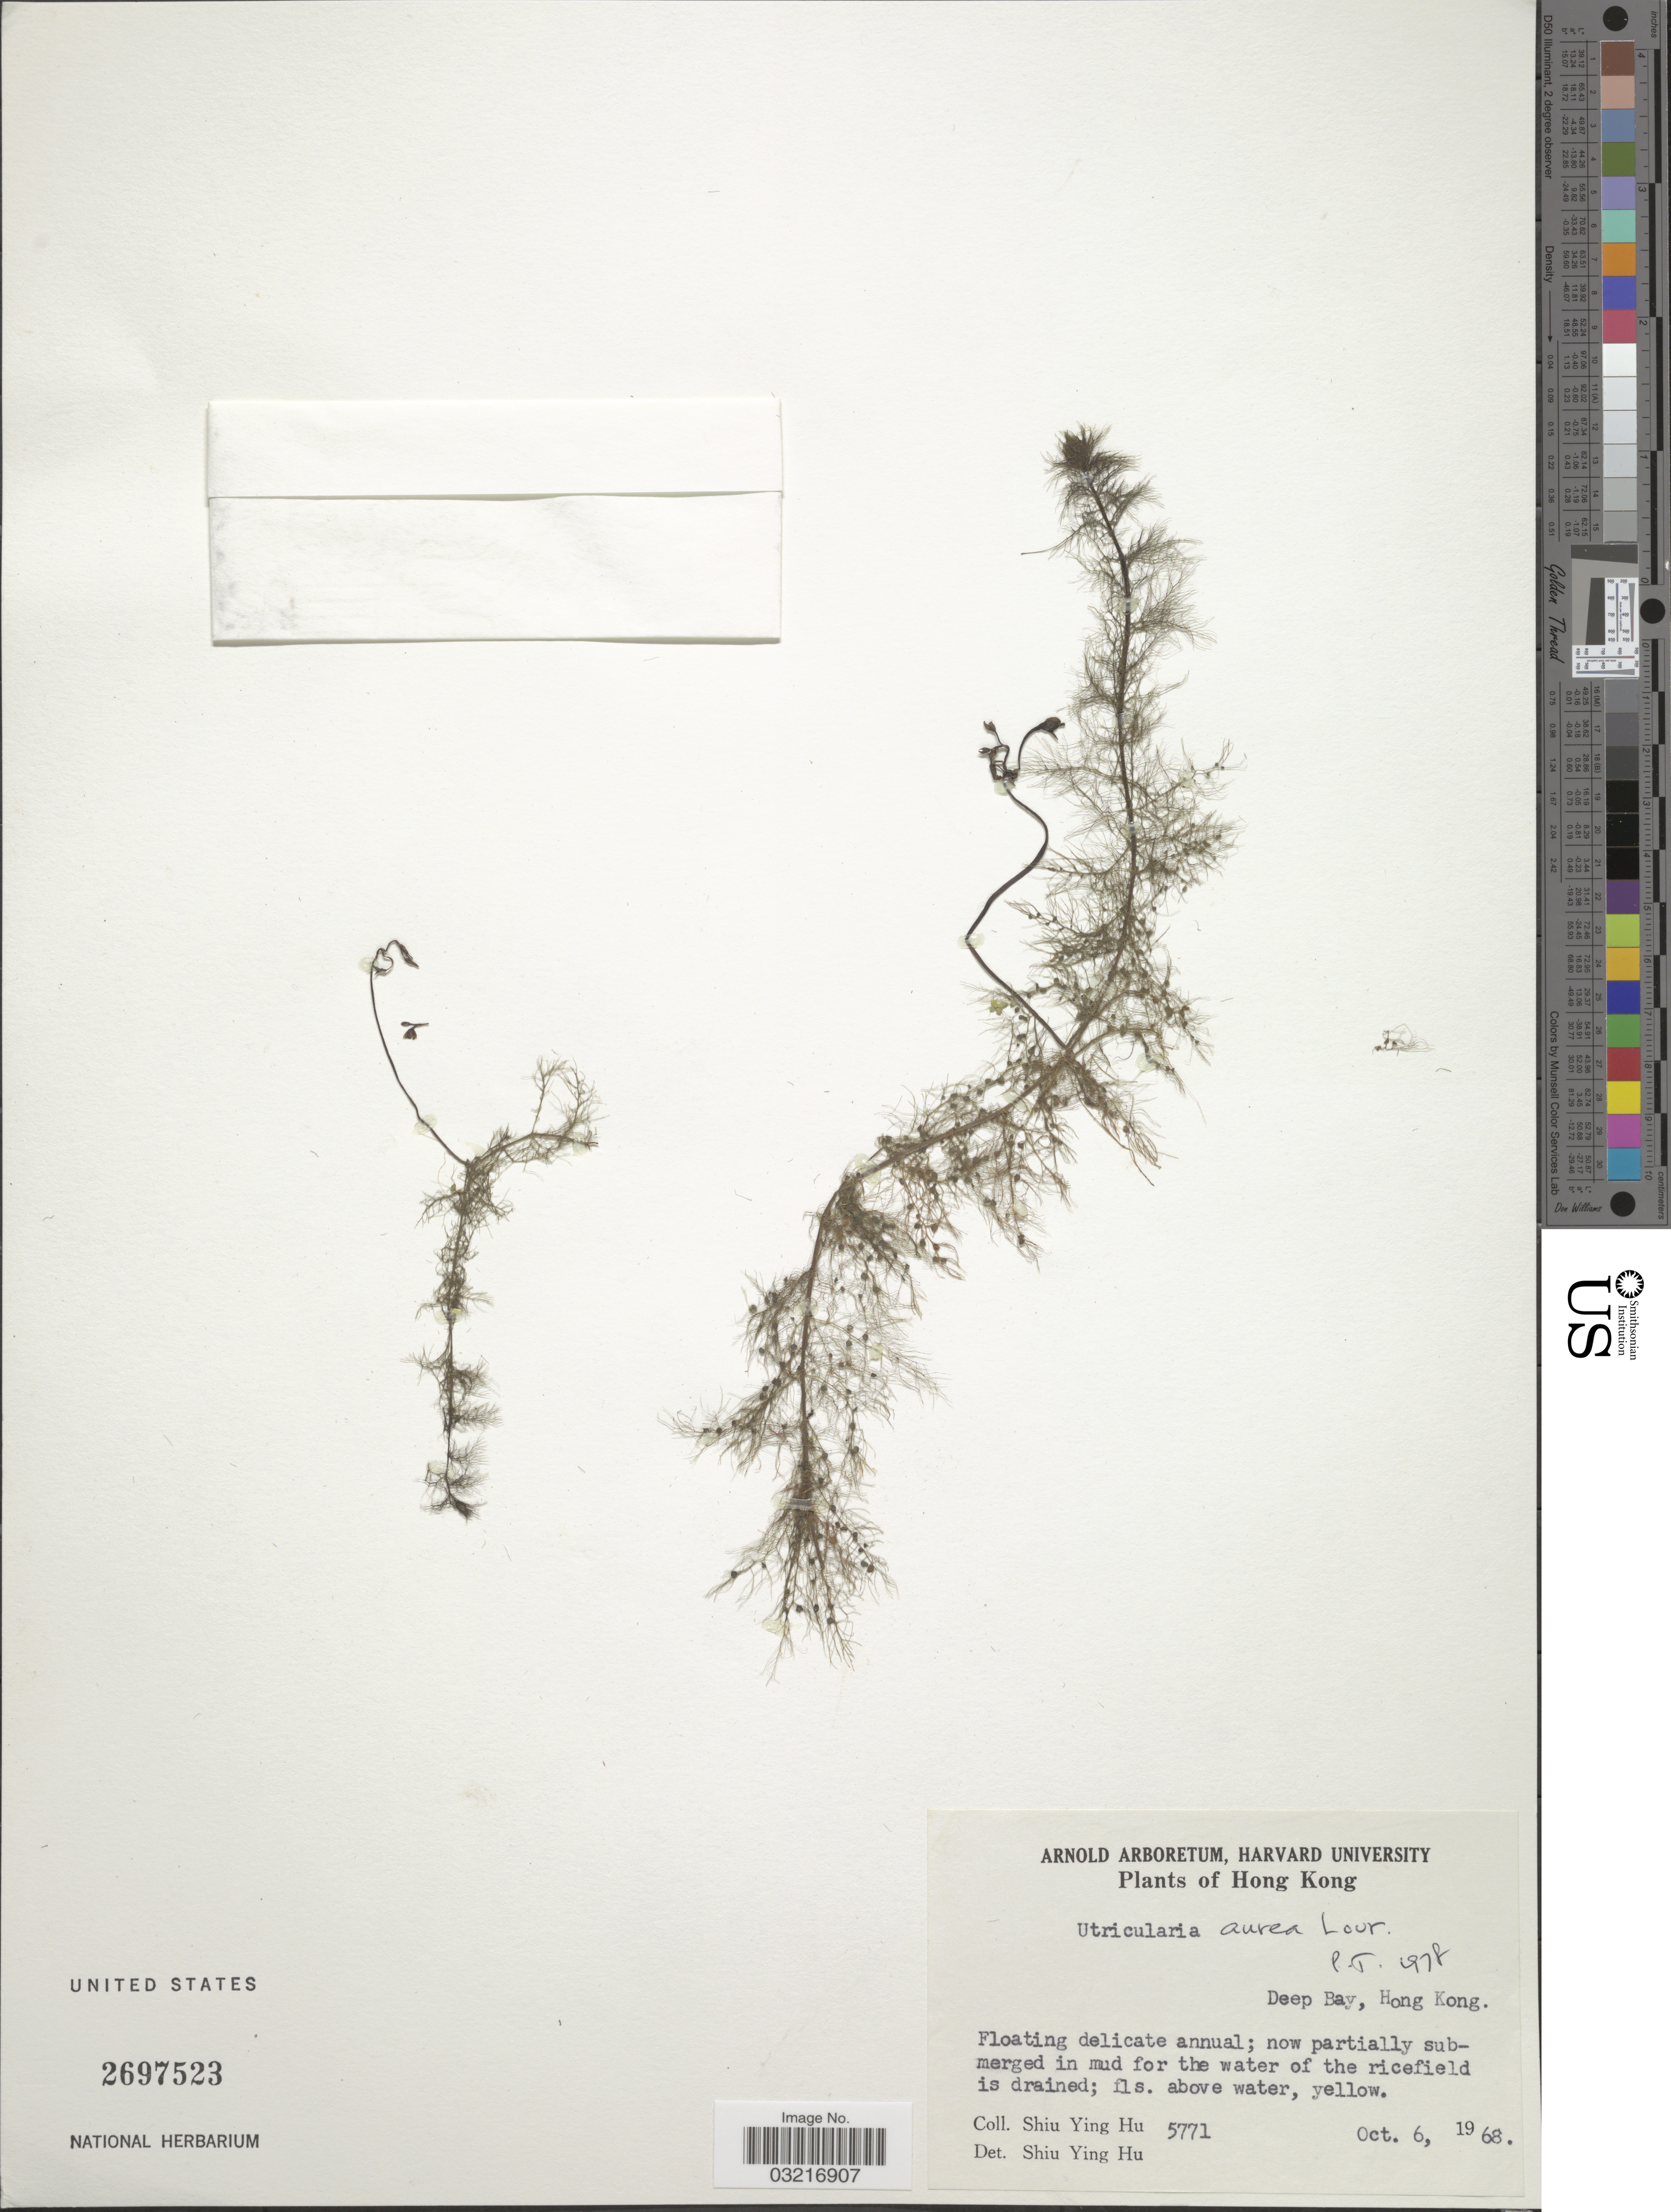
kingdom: Plantae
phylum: Tracheophyta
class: Magnoliopsida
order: Lamiales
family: Lentibulariaceae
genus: Utricularia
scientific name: Utricularia aurea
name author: Lour.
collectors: S. Y. Hu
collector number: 5771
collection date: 1968-10-06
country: China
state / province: Hong Kong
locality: Deep Bay, Hong Kong.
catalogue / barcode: US 2697523